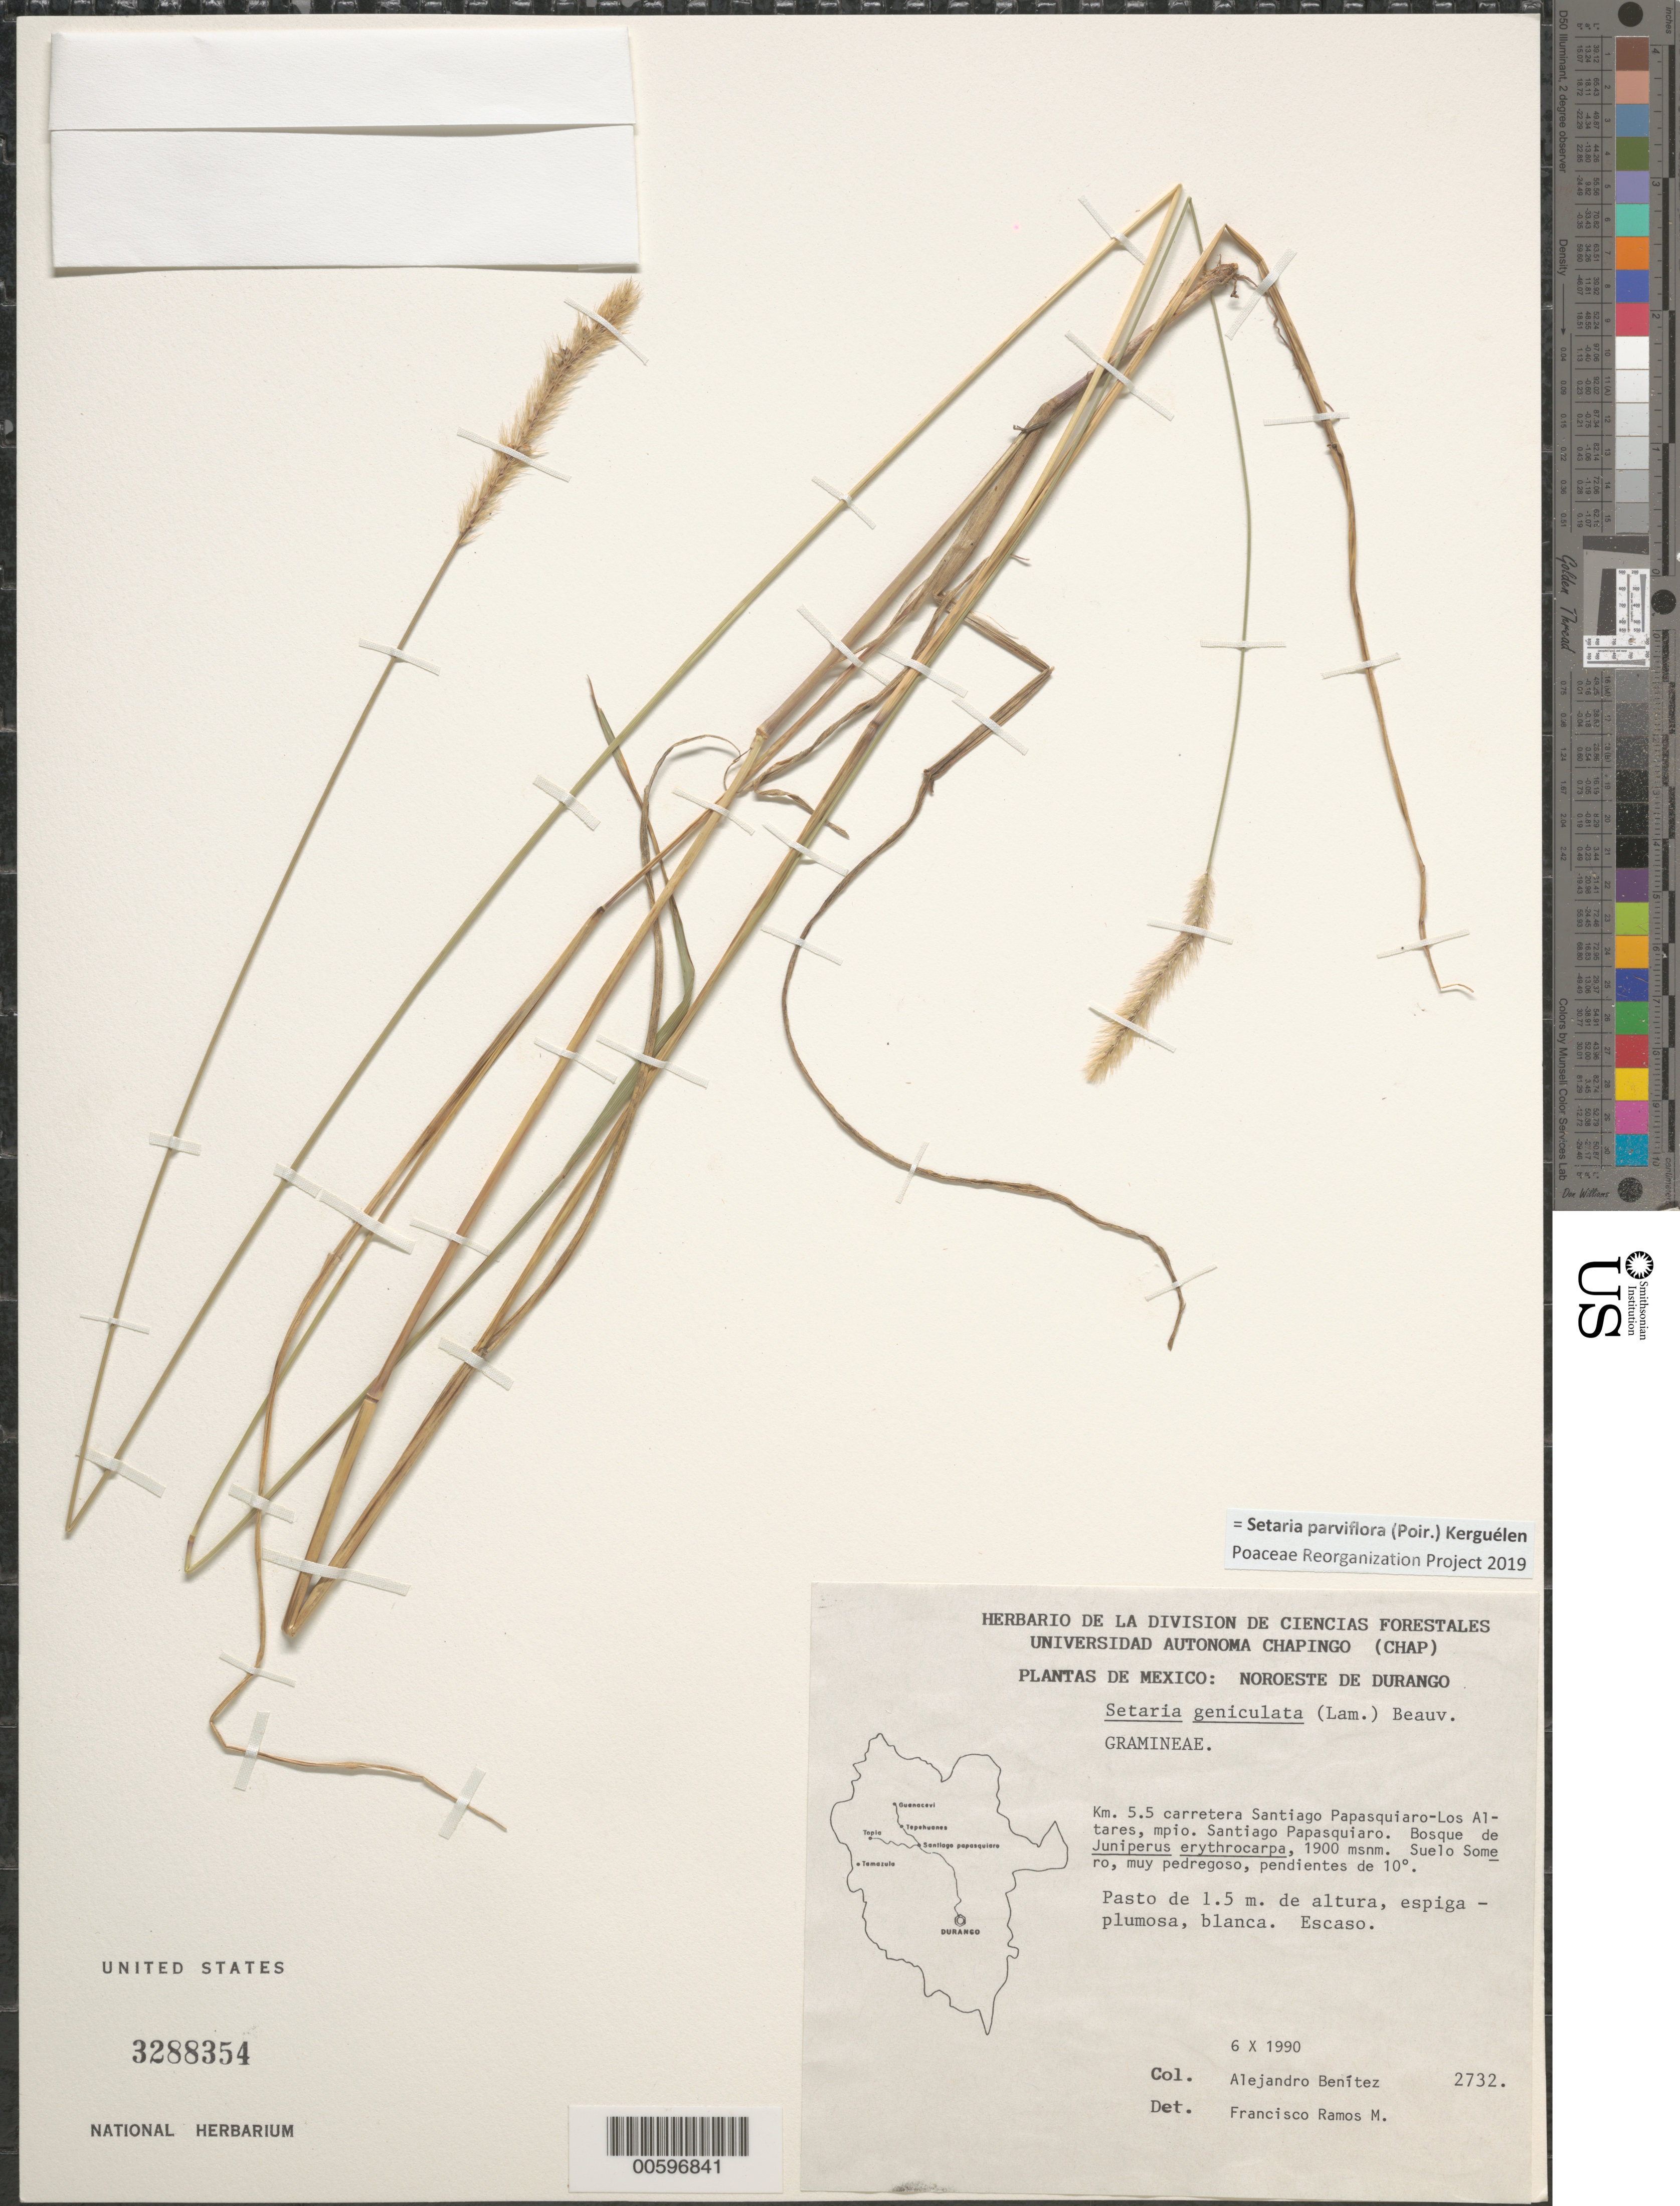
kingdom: Plantae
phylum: Tracheophyta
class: Liliopsida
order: Poales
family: Poaceae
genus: Setaria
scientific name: Setaria parviflora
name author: (Poir.) Kerguélen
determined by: Poaceae Reorganization Project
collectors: A. Benftez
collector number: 2732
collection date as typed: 6 Dec 1990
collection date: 1990-12-06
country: Mexico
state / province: Durango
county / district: Santiago Papasquiaro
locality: Noroeste de Durango, km 5.5 carretera Santiago Papasquiaro-Los Altares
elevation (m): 1900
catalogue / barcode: US 3288354